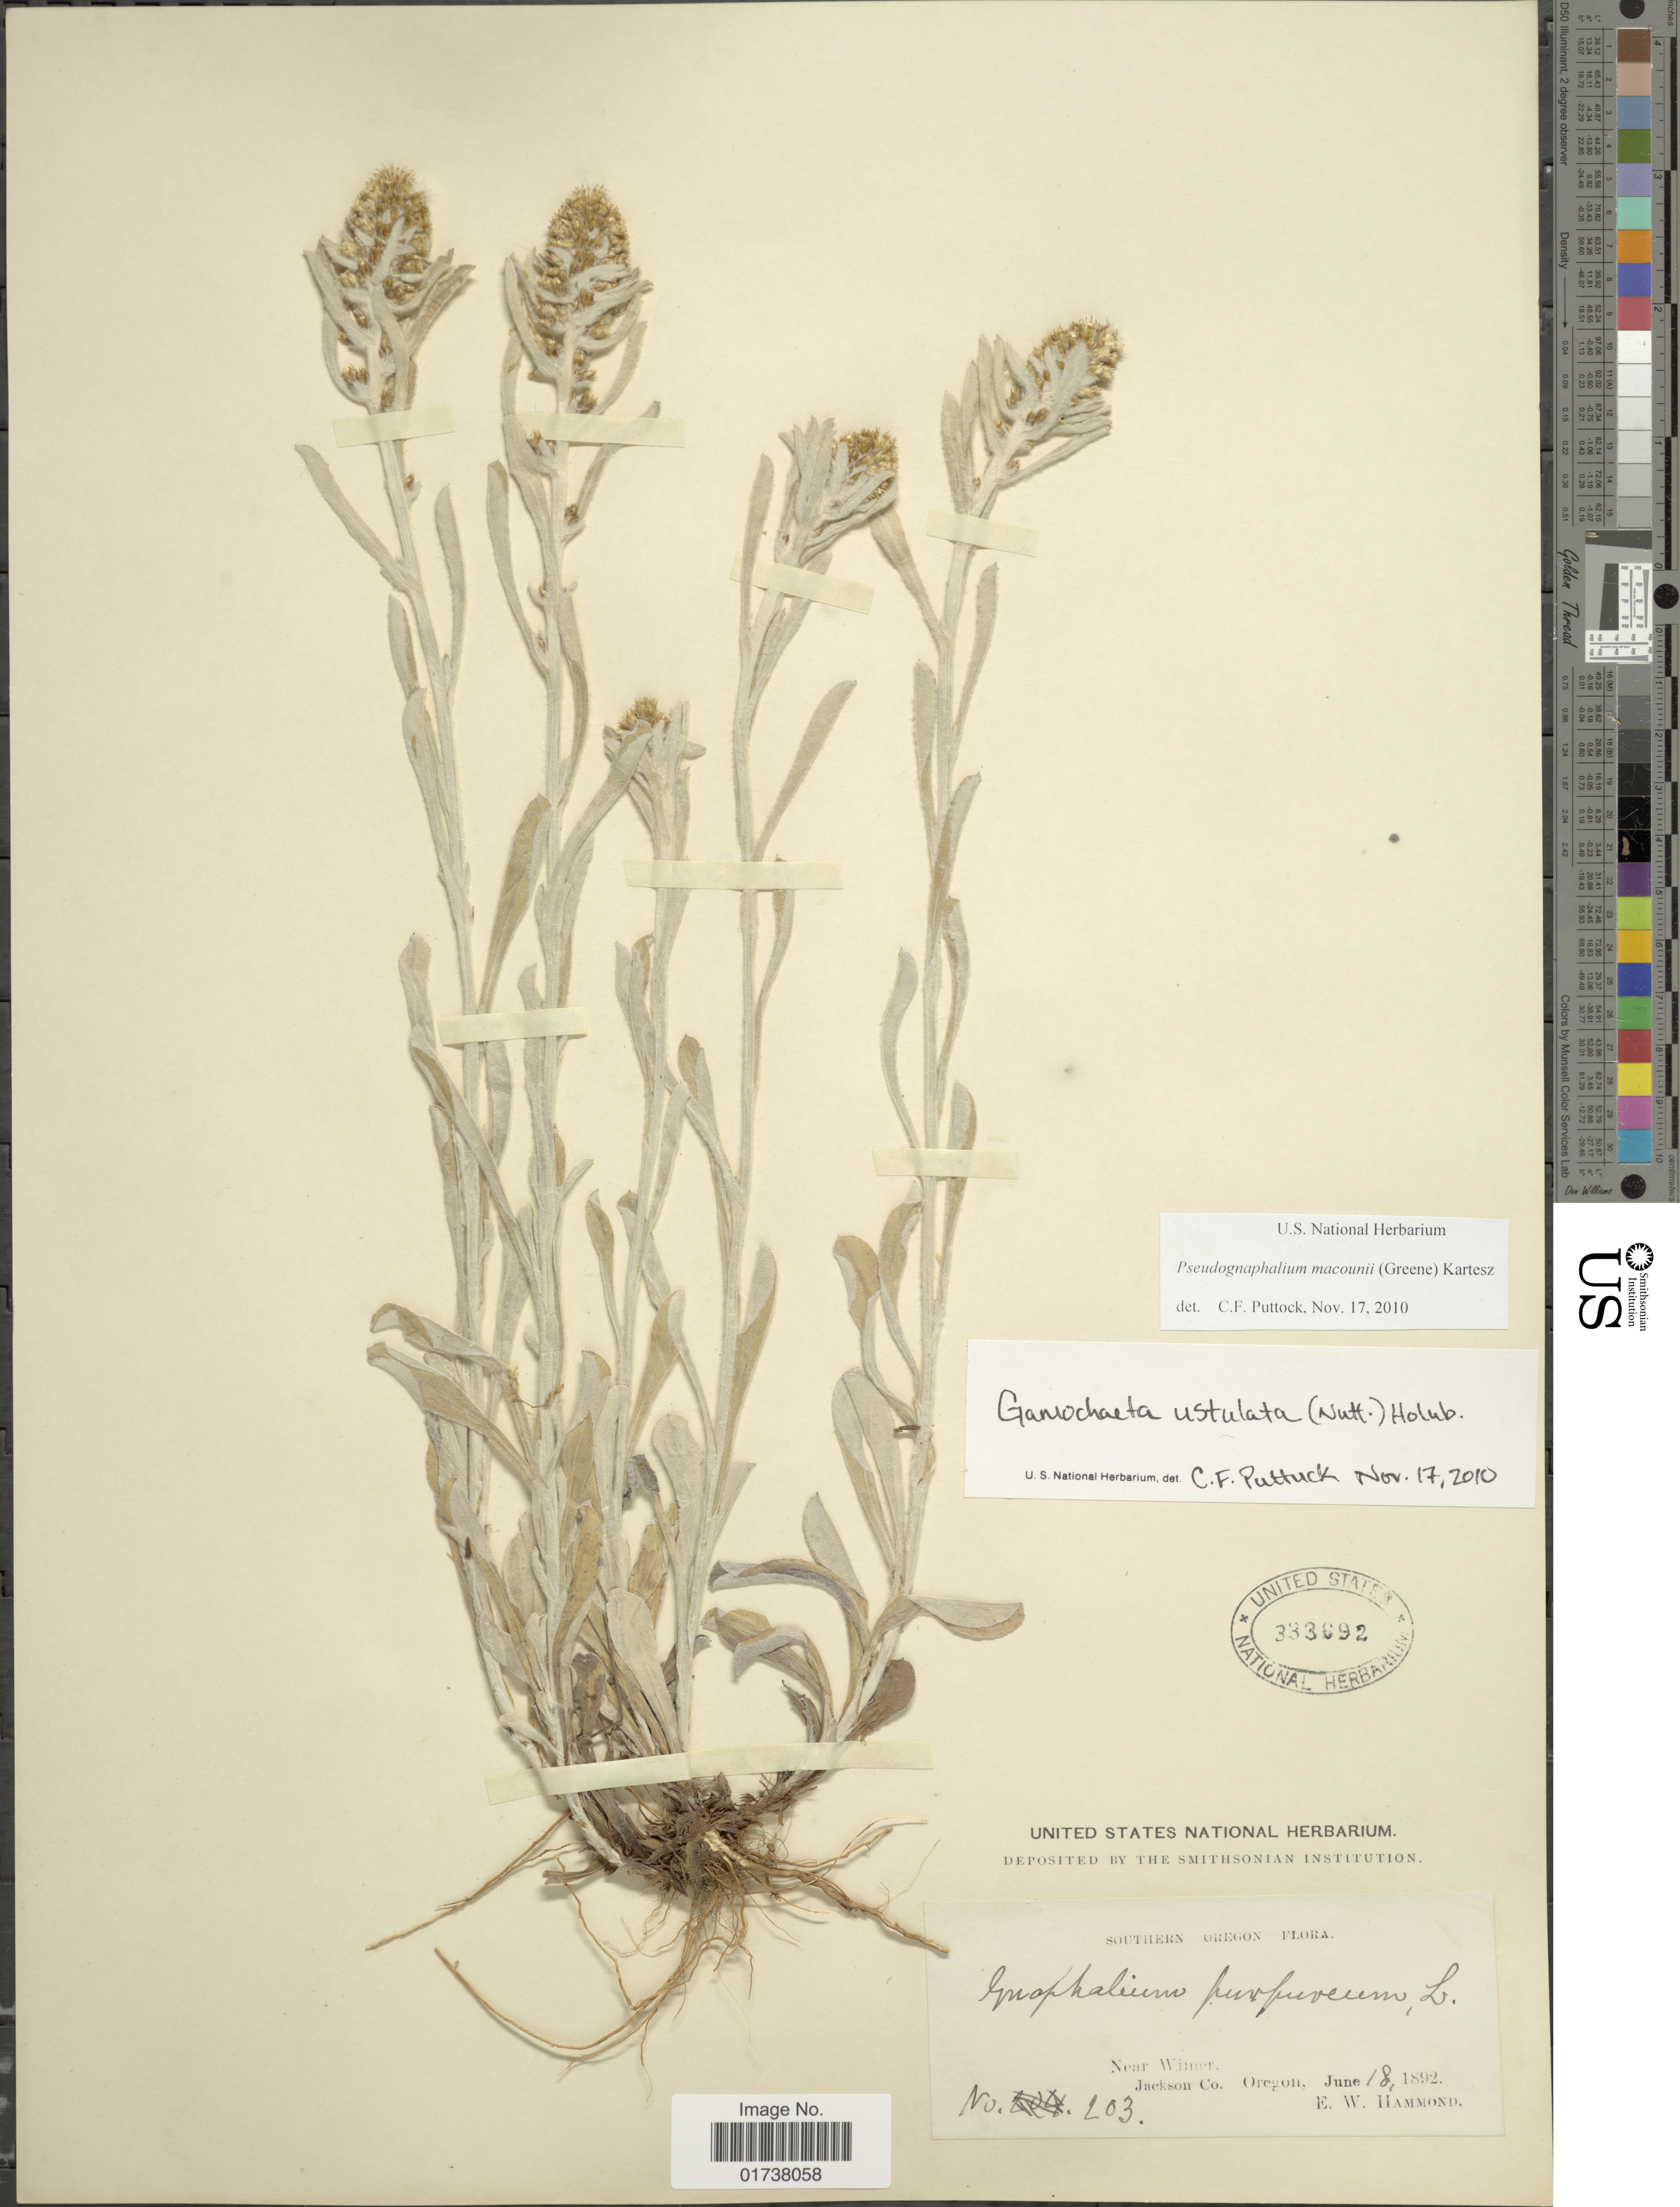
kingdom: Plantae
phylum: Tracheophyta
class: Magnoliopsida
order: Asterales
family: Asteraceae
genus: Gamochaeta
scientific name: Gamochaeta ustulata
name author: (Nutt.) Holub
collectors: E. Hammond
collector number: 203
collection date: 1892-06-18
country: United States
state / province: Oregon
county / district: Jackson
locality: Southern Oregon, Near Wimer, Jackson Co.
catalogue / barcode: US 333692